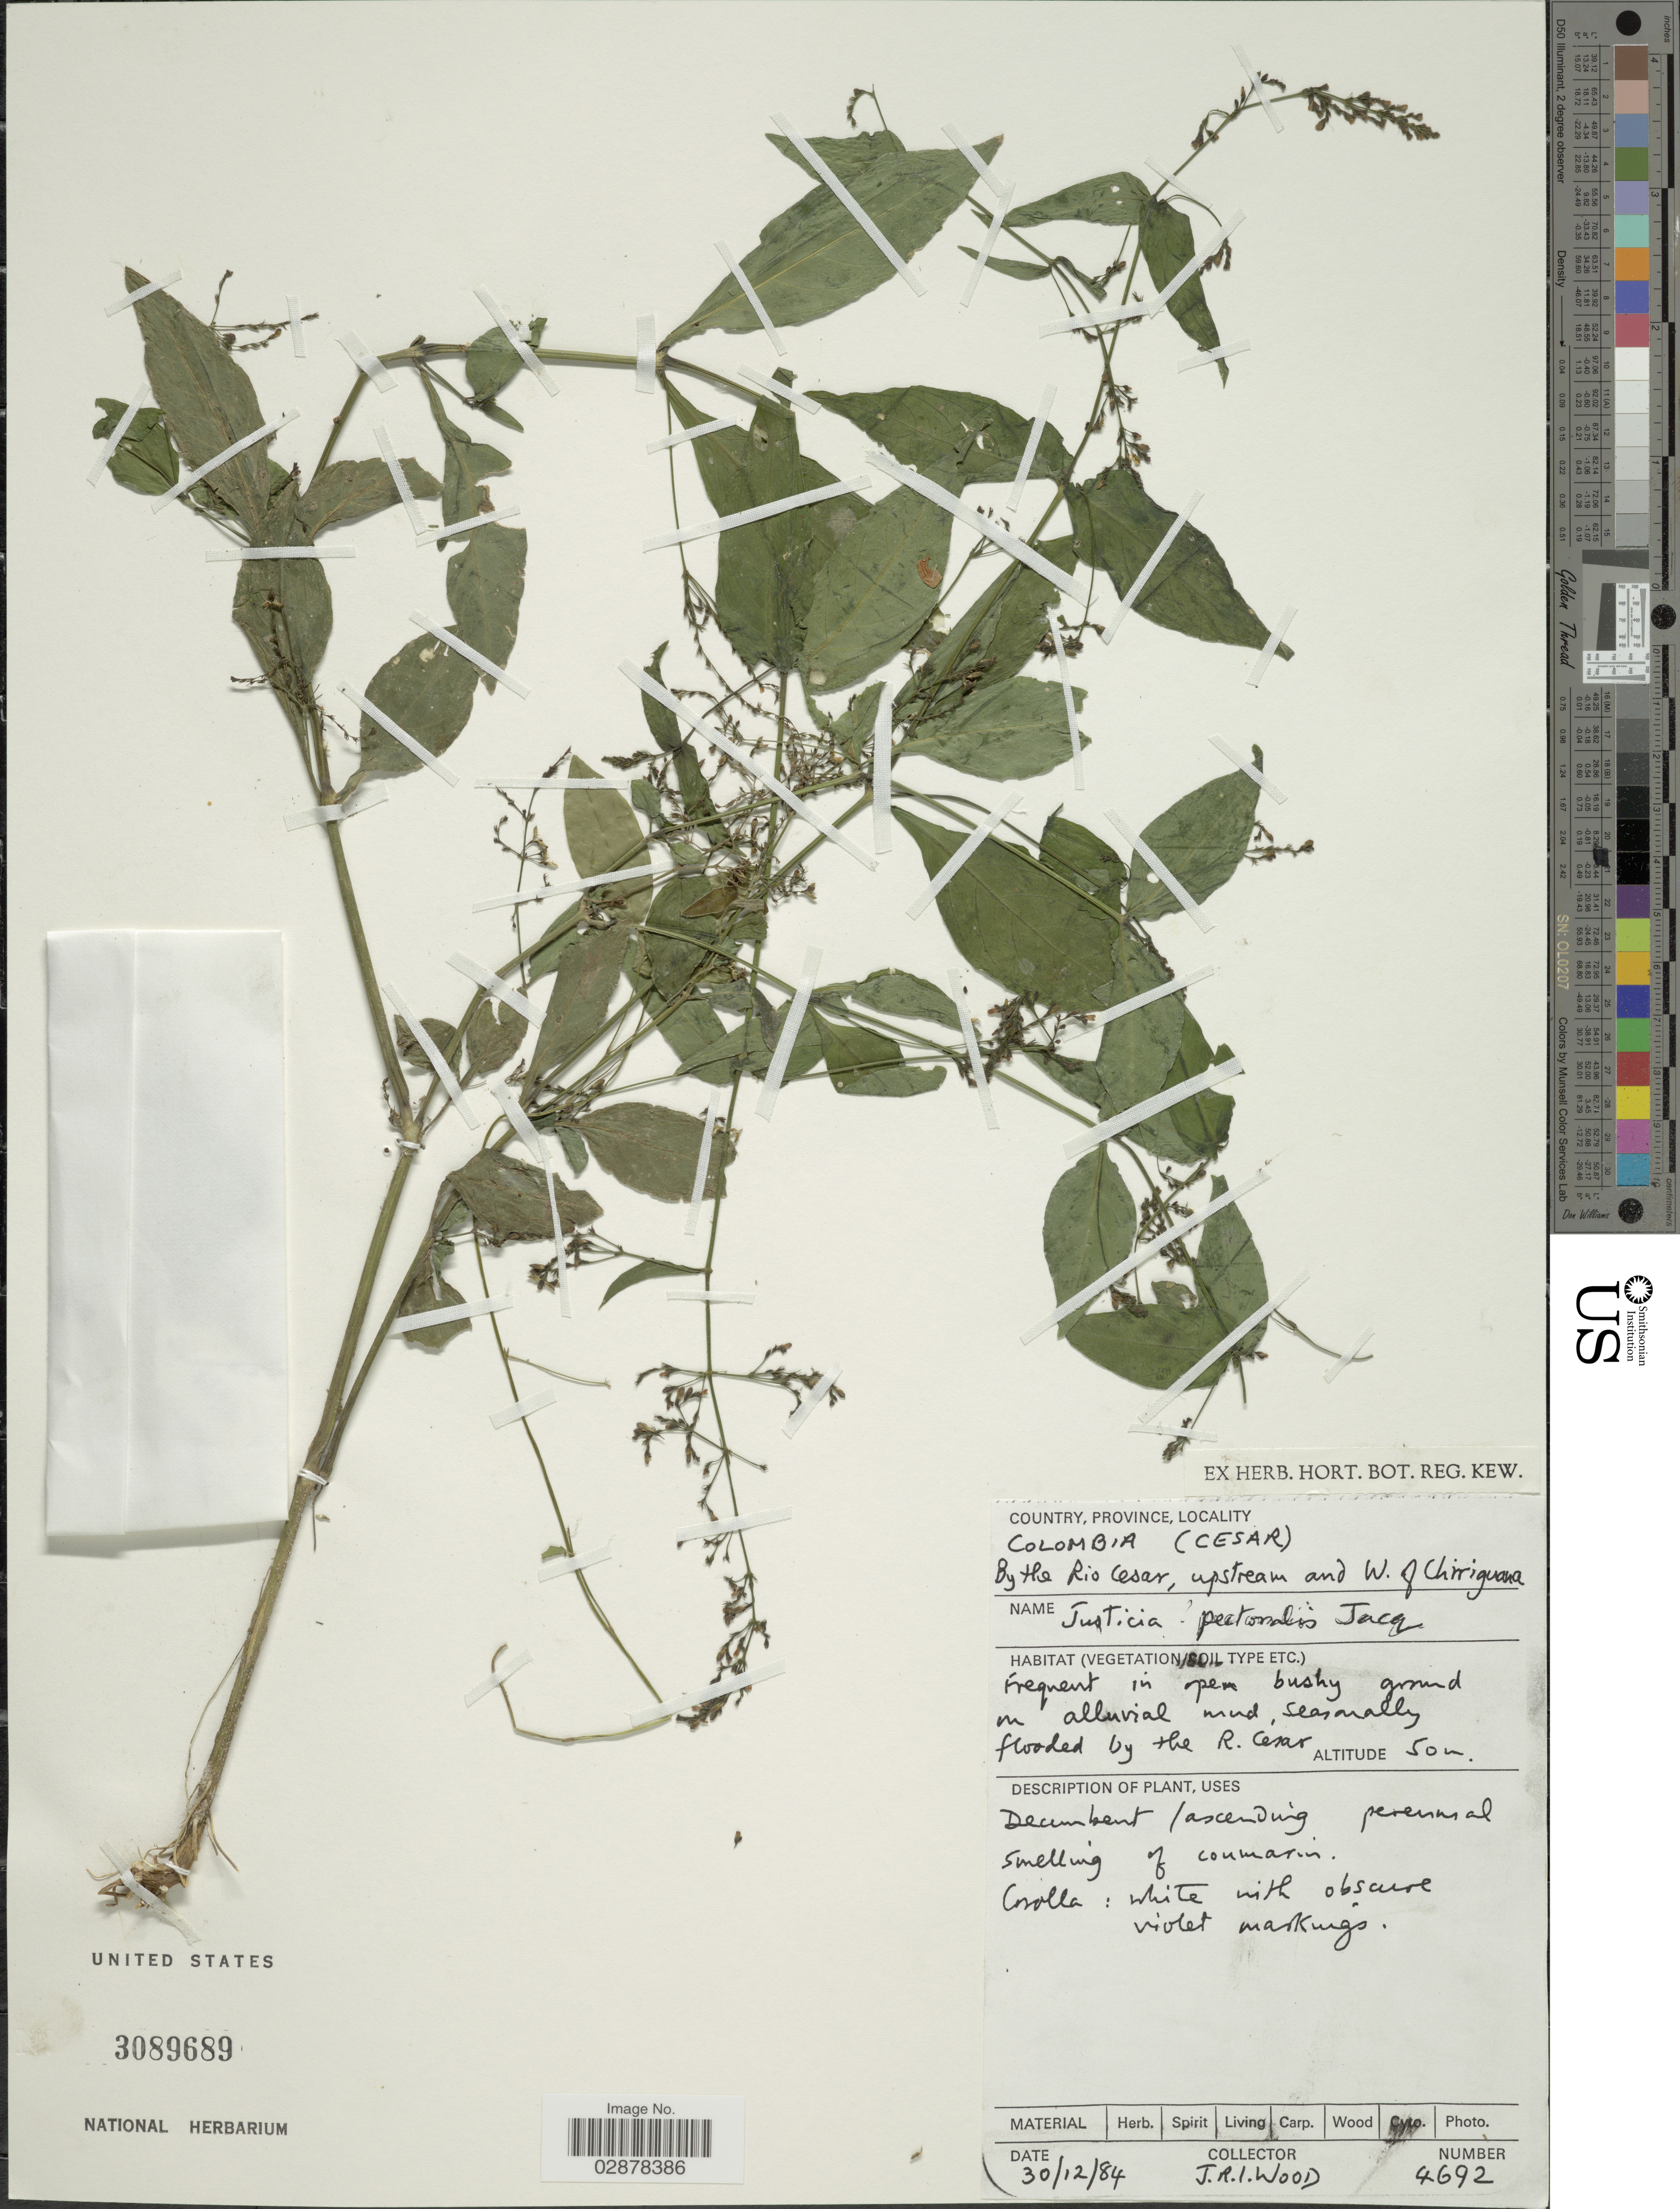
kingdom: Plantae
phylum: Tracheophyta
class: Magnoliopsida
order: Lamiales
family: Acanthaceae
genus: Justicia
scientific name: Justicia comata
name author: (L.) Lam.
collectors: J. R. I. Wood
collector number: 4692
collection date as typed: Transcribed d/m/y: 30/12/84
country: Colombia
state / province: Cesar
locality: By the Rio Cesar, upstream and W. of Chiriguana. Seasonally flooded by the R. Cesar.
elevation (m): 50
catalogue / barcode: US 3089689